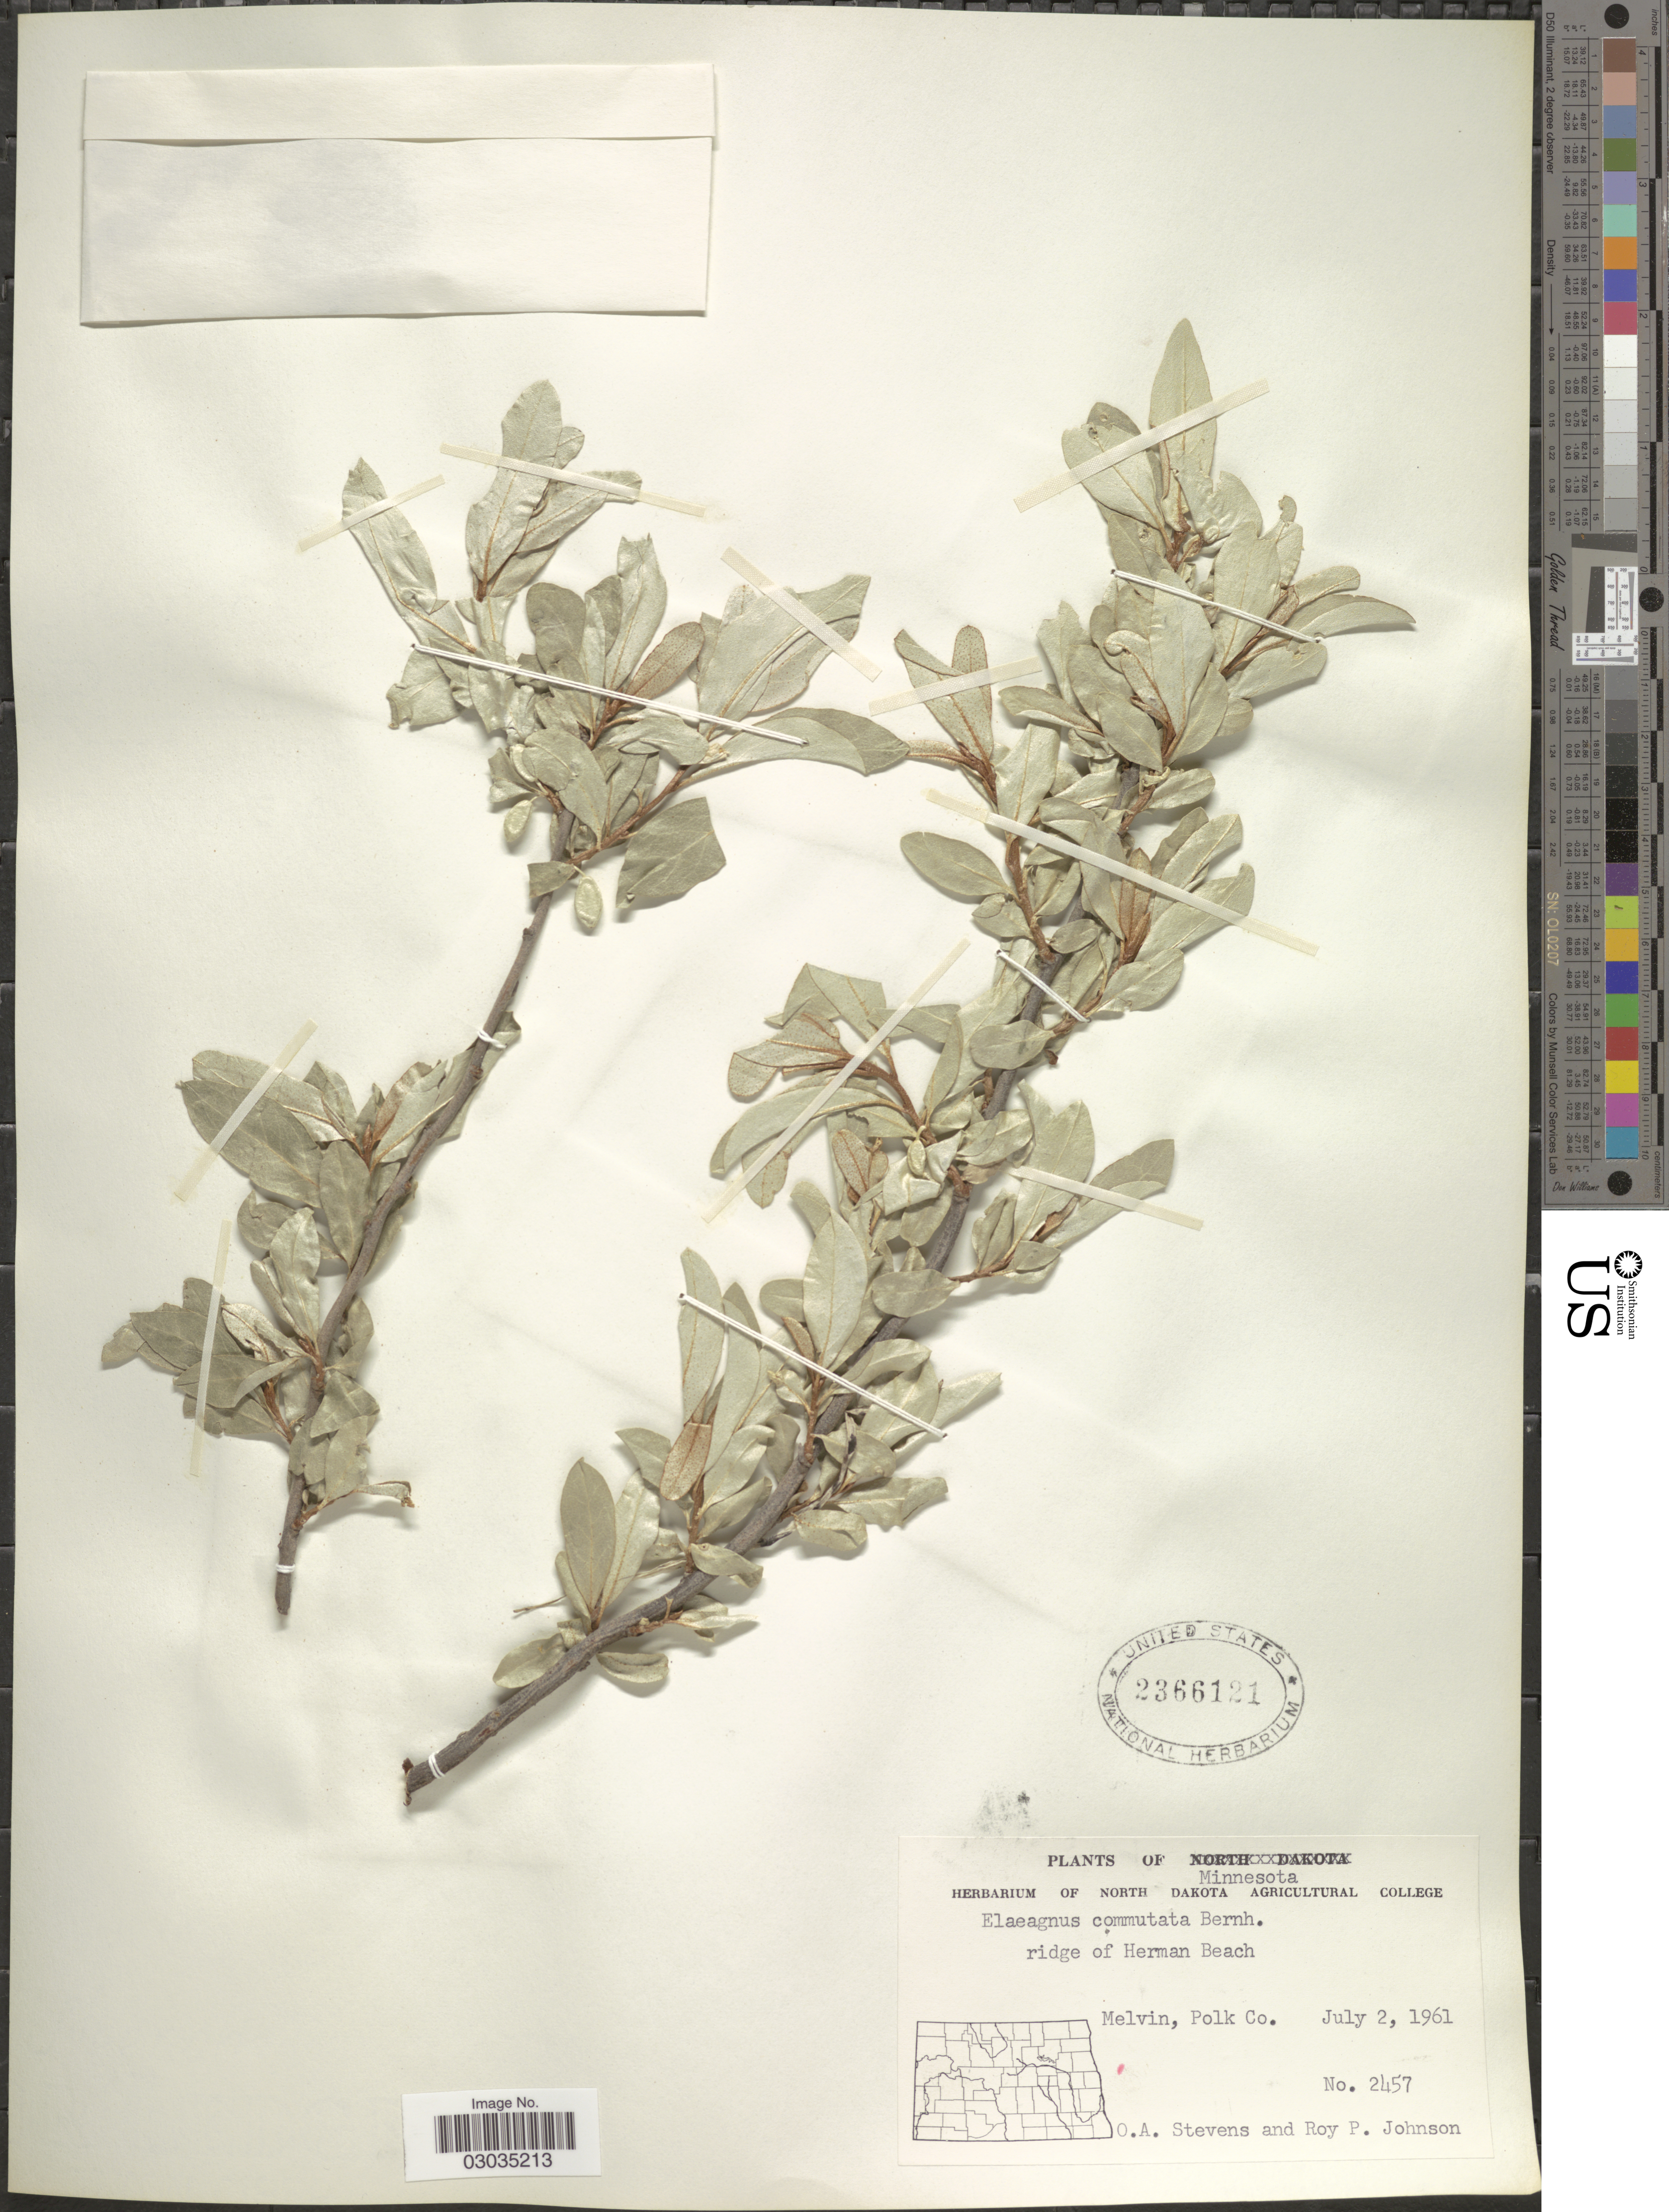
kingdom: Plantae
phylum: Tracheophyta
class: Magnoliopsida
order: Rosales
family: Elaeagnaceae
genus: Elaeagnus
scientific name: Elaeagnus commutata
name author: Bernh. ex Rydb.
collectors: O. A. Stevens & R. Johnson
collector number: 2457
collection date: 1961-07-02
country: United States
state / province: Minnesota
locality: Ridge of Herman Beach, Melvin, Polk Co.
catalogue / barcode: US 2366121